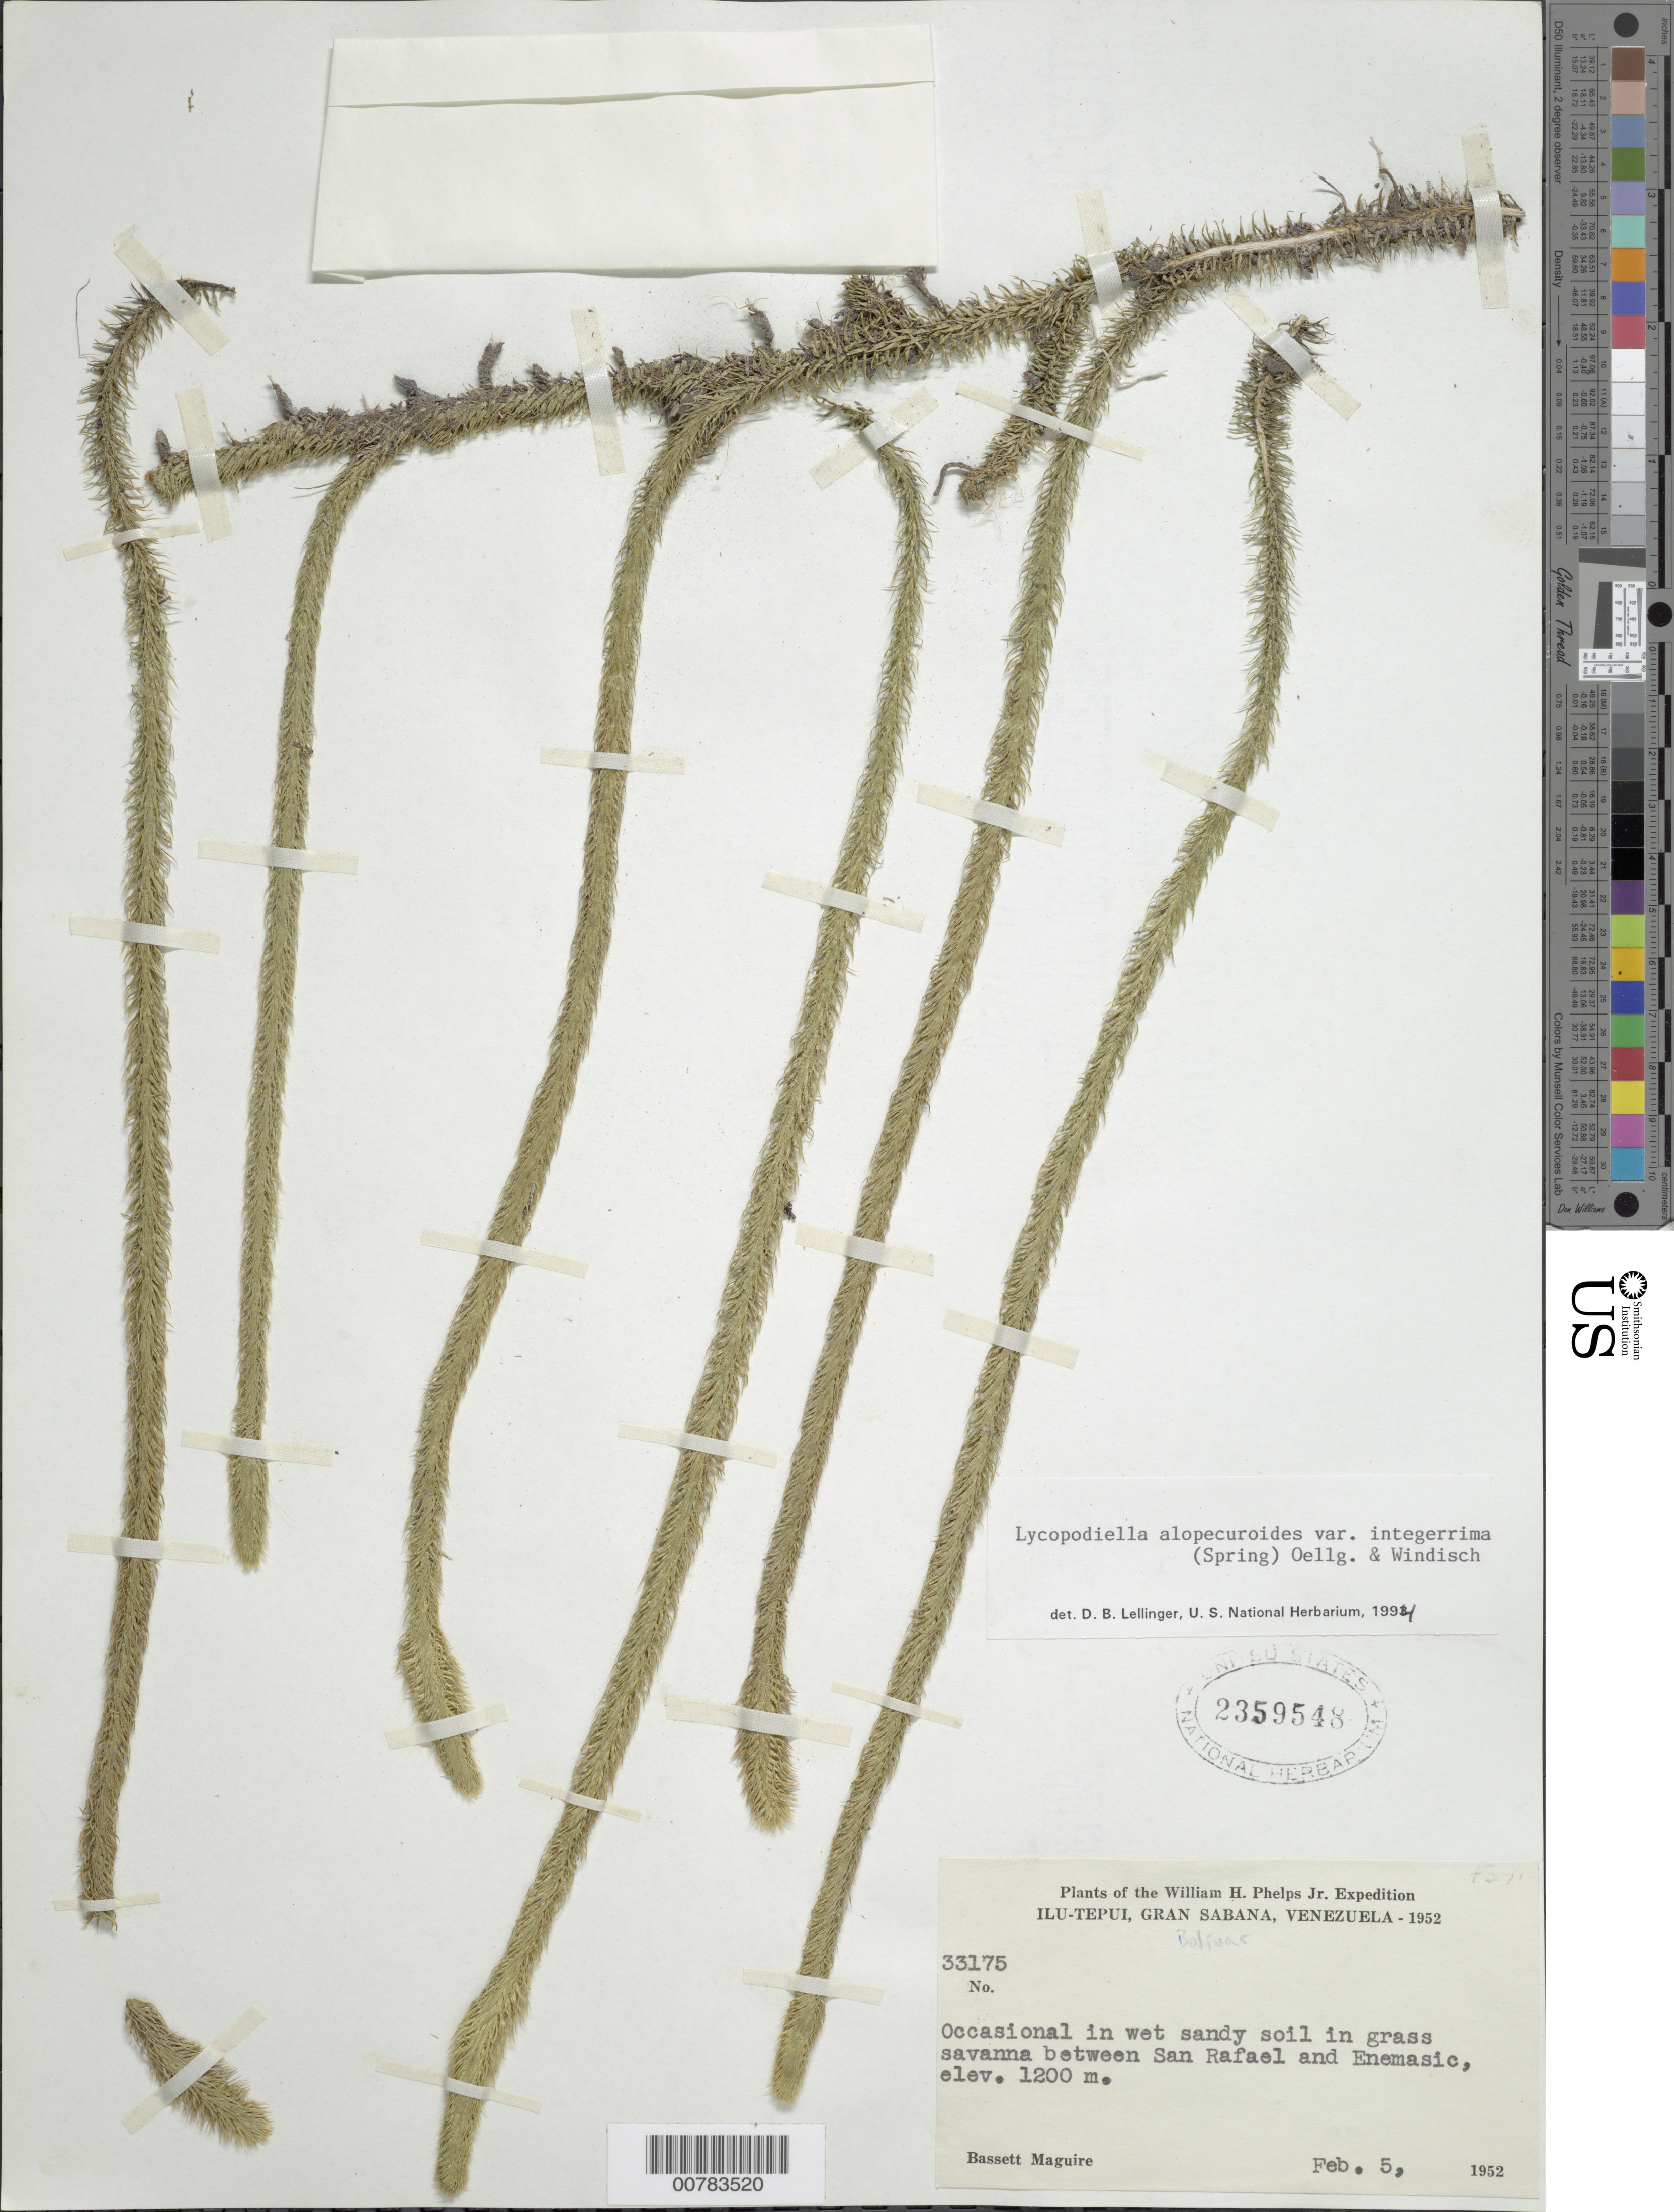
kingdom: Plantae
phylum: Tracheophyta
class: Lycopodiopsida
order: Lycopodiales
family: Lycopodiaceae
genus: Lycopodiella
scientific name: Lycopodiella alopecuroides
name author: (L.) Cranfill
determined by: Lellinger, David B., (BOT), Smithsonian Institution - National Museum of Natural History (UNITED STATES)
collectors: B. Maguire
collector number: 33175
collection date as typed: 5-Feb-52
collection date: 1952-02-05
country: Venezuela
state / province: Bolívar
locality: Gran Sabana, Ilu-tepuí, between San Rafael and Enemasic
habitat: Wet sandy soil in grass savanna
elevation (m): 1200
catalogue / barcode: US 2359548